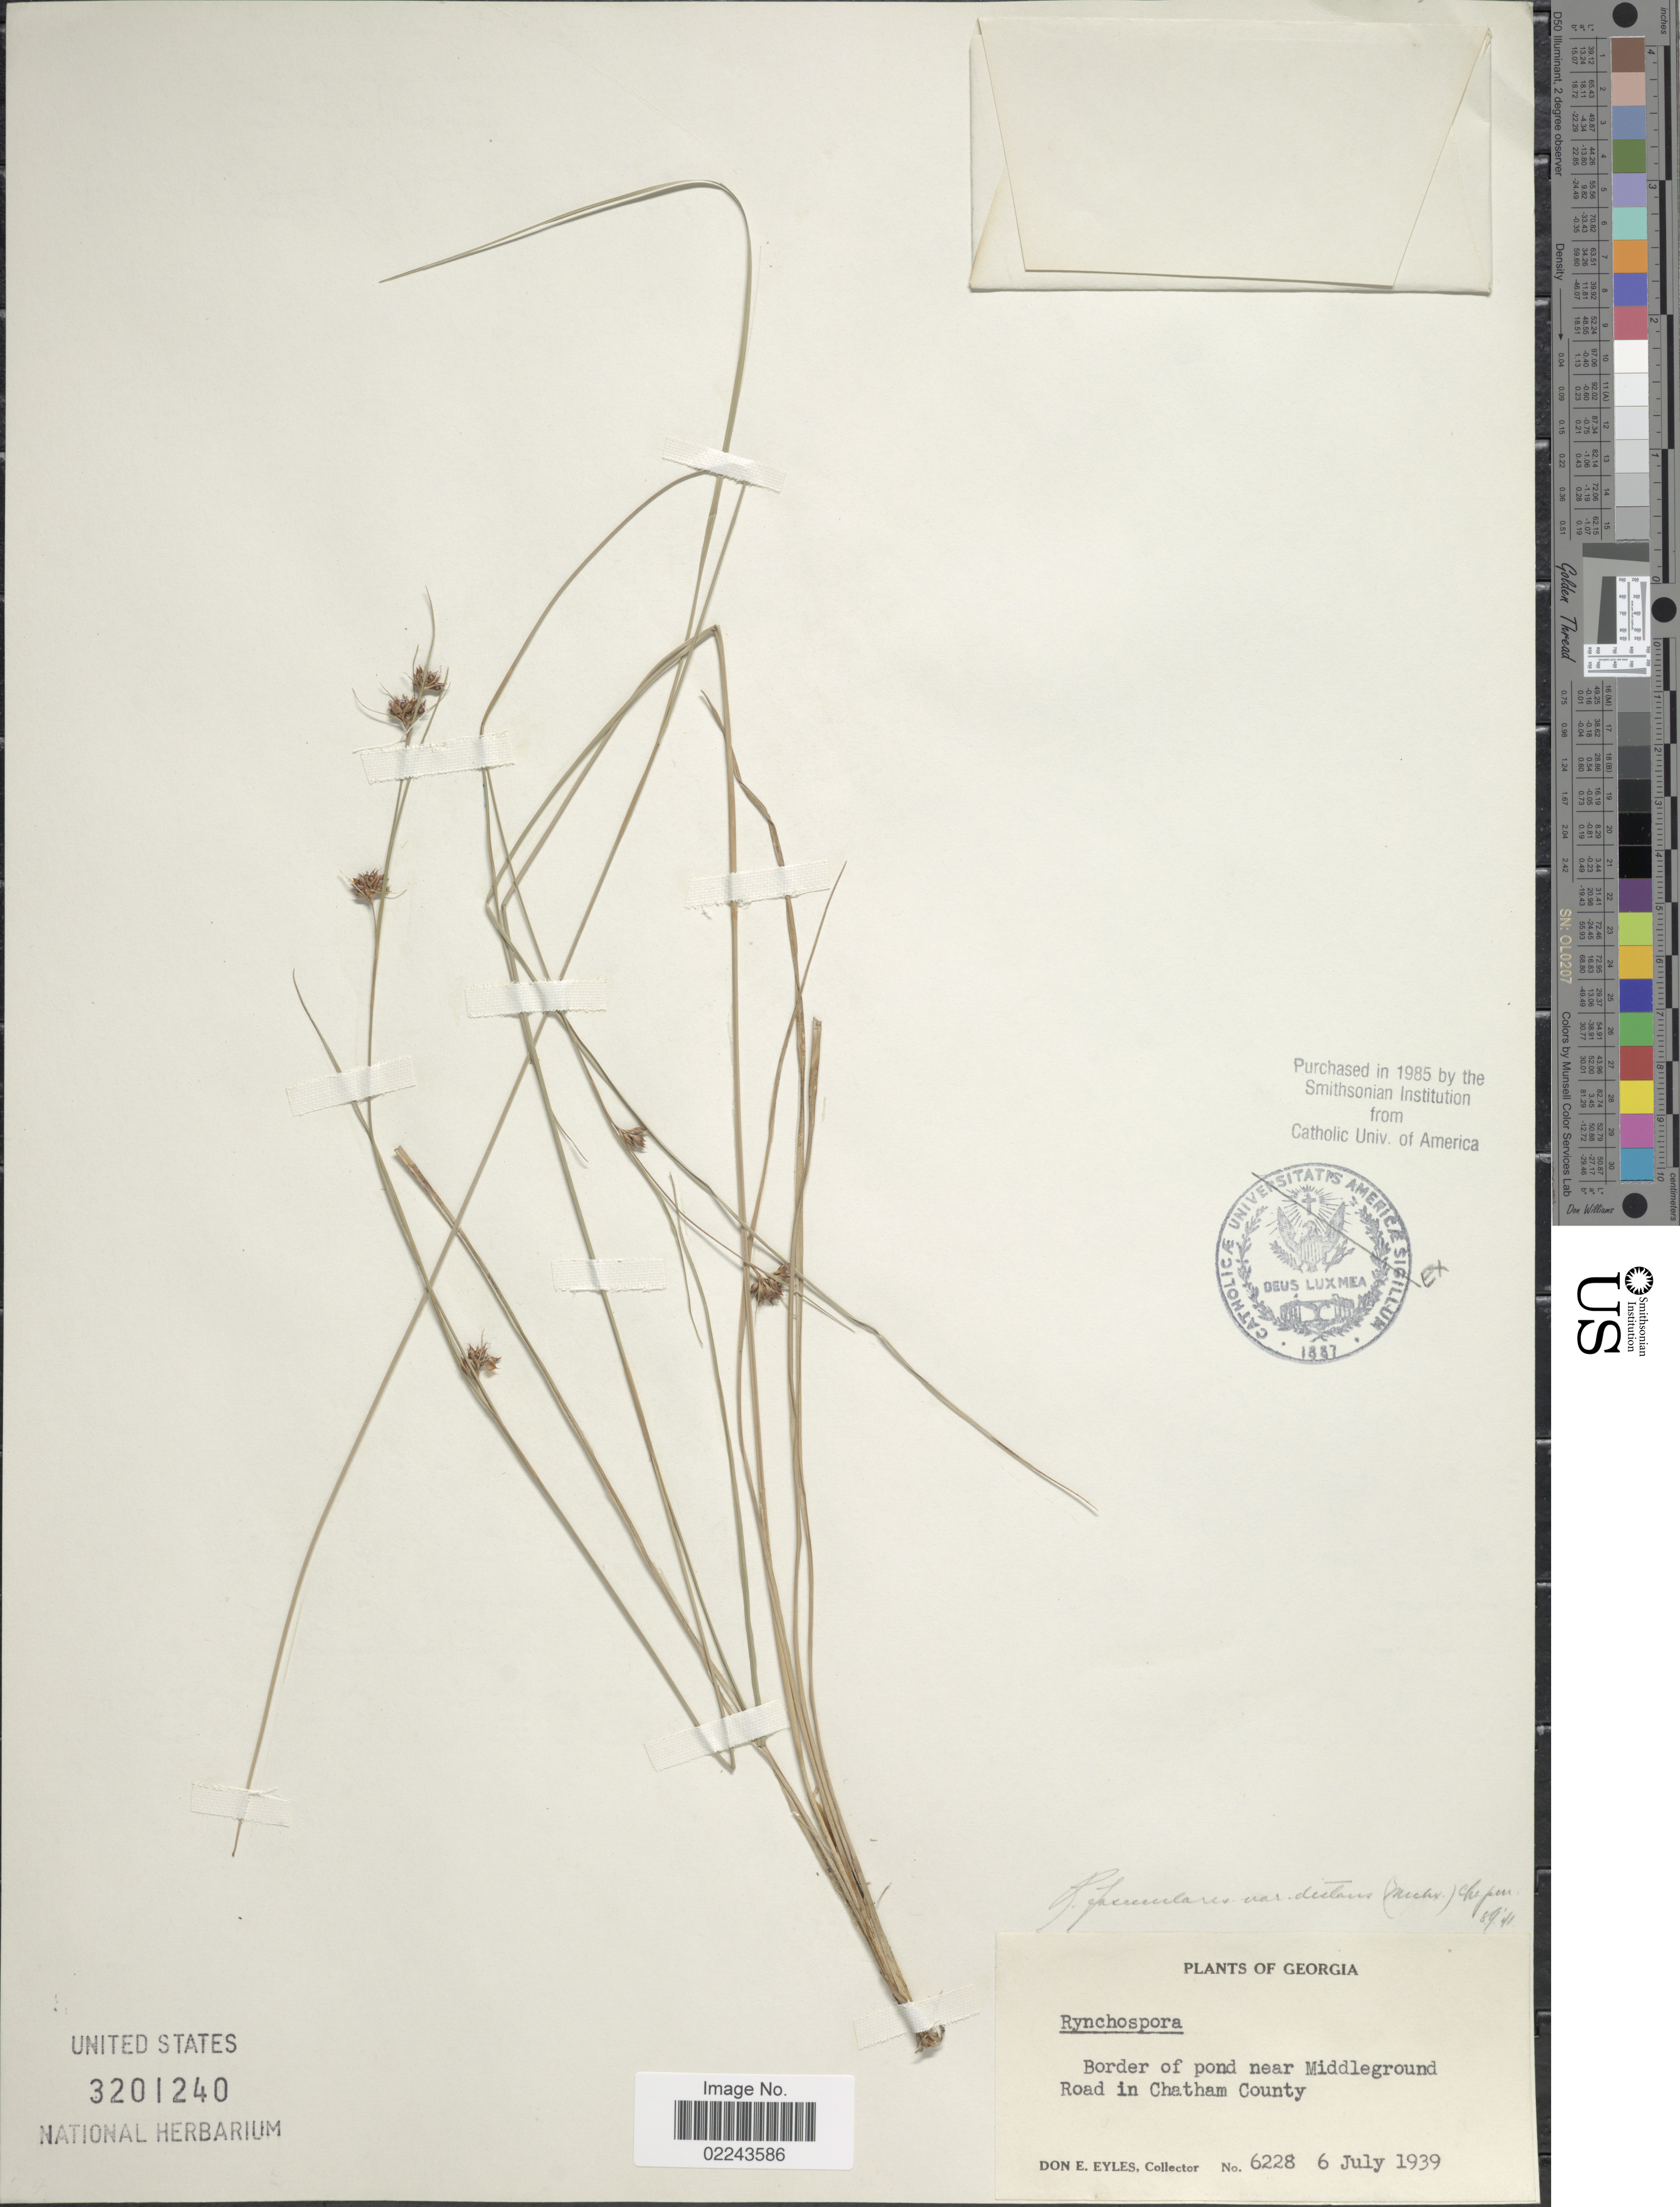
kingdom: Plantae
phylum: Tracheophyta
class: Liliopsida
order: Poales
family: Cyperaceae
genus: Rhynchospora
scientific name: Rhynchospora distans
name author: (Michx.) Vahl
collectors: D. Eyles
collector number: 6228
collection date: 1939-07-06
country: United States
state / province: Georgia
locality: Near Middleground, road in Chatham County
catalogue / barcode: US 3201240